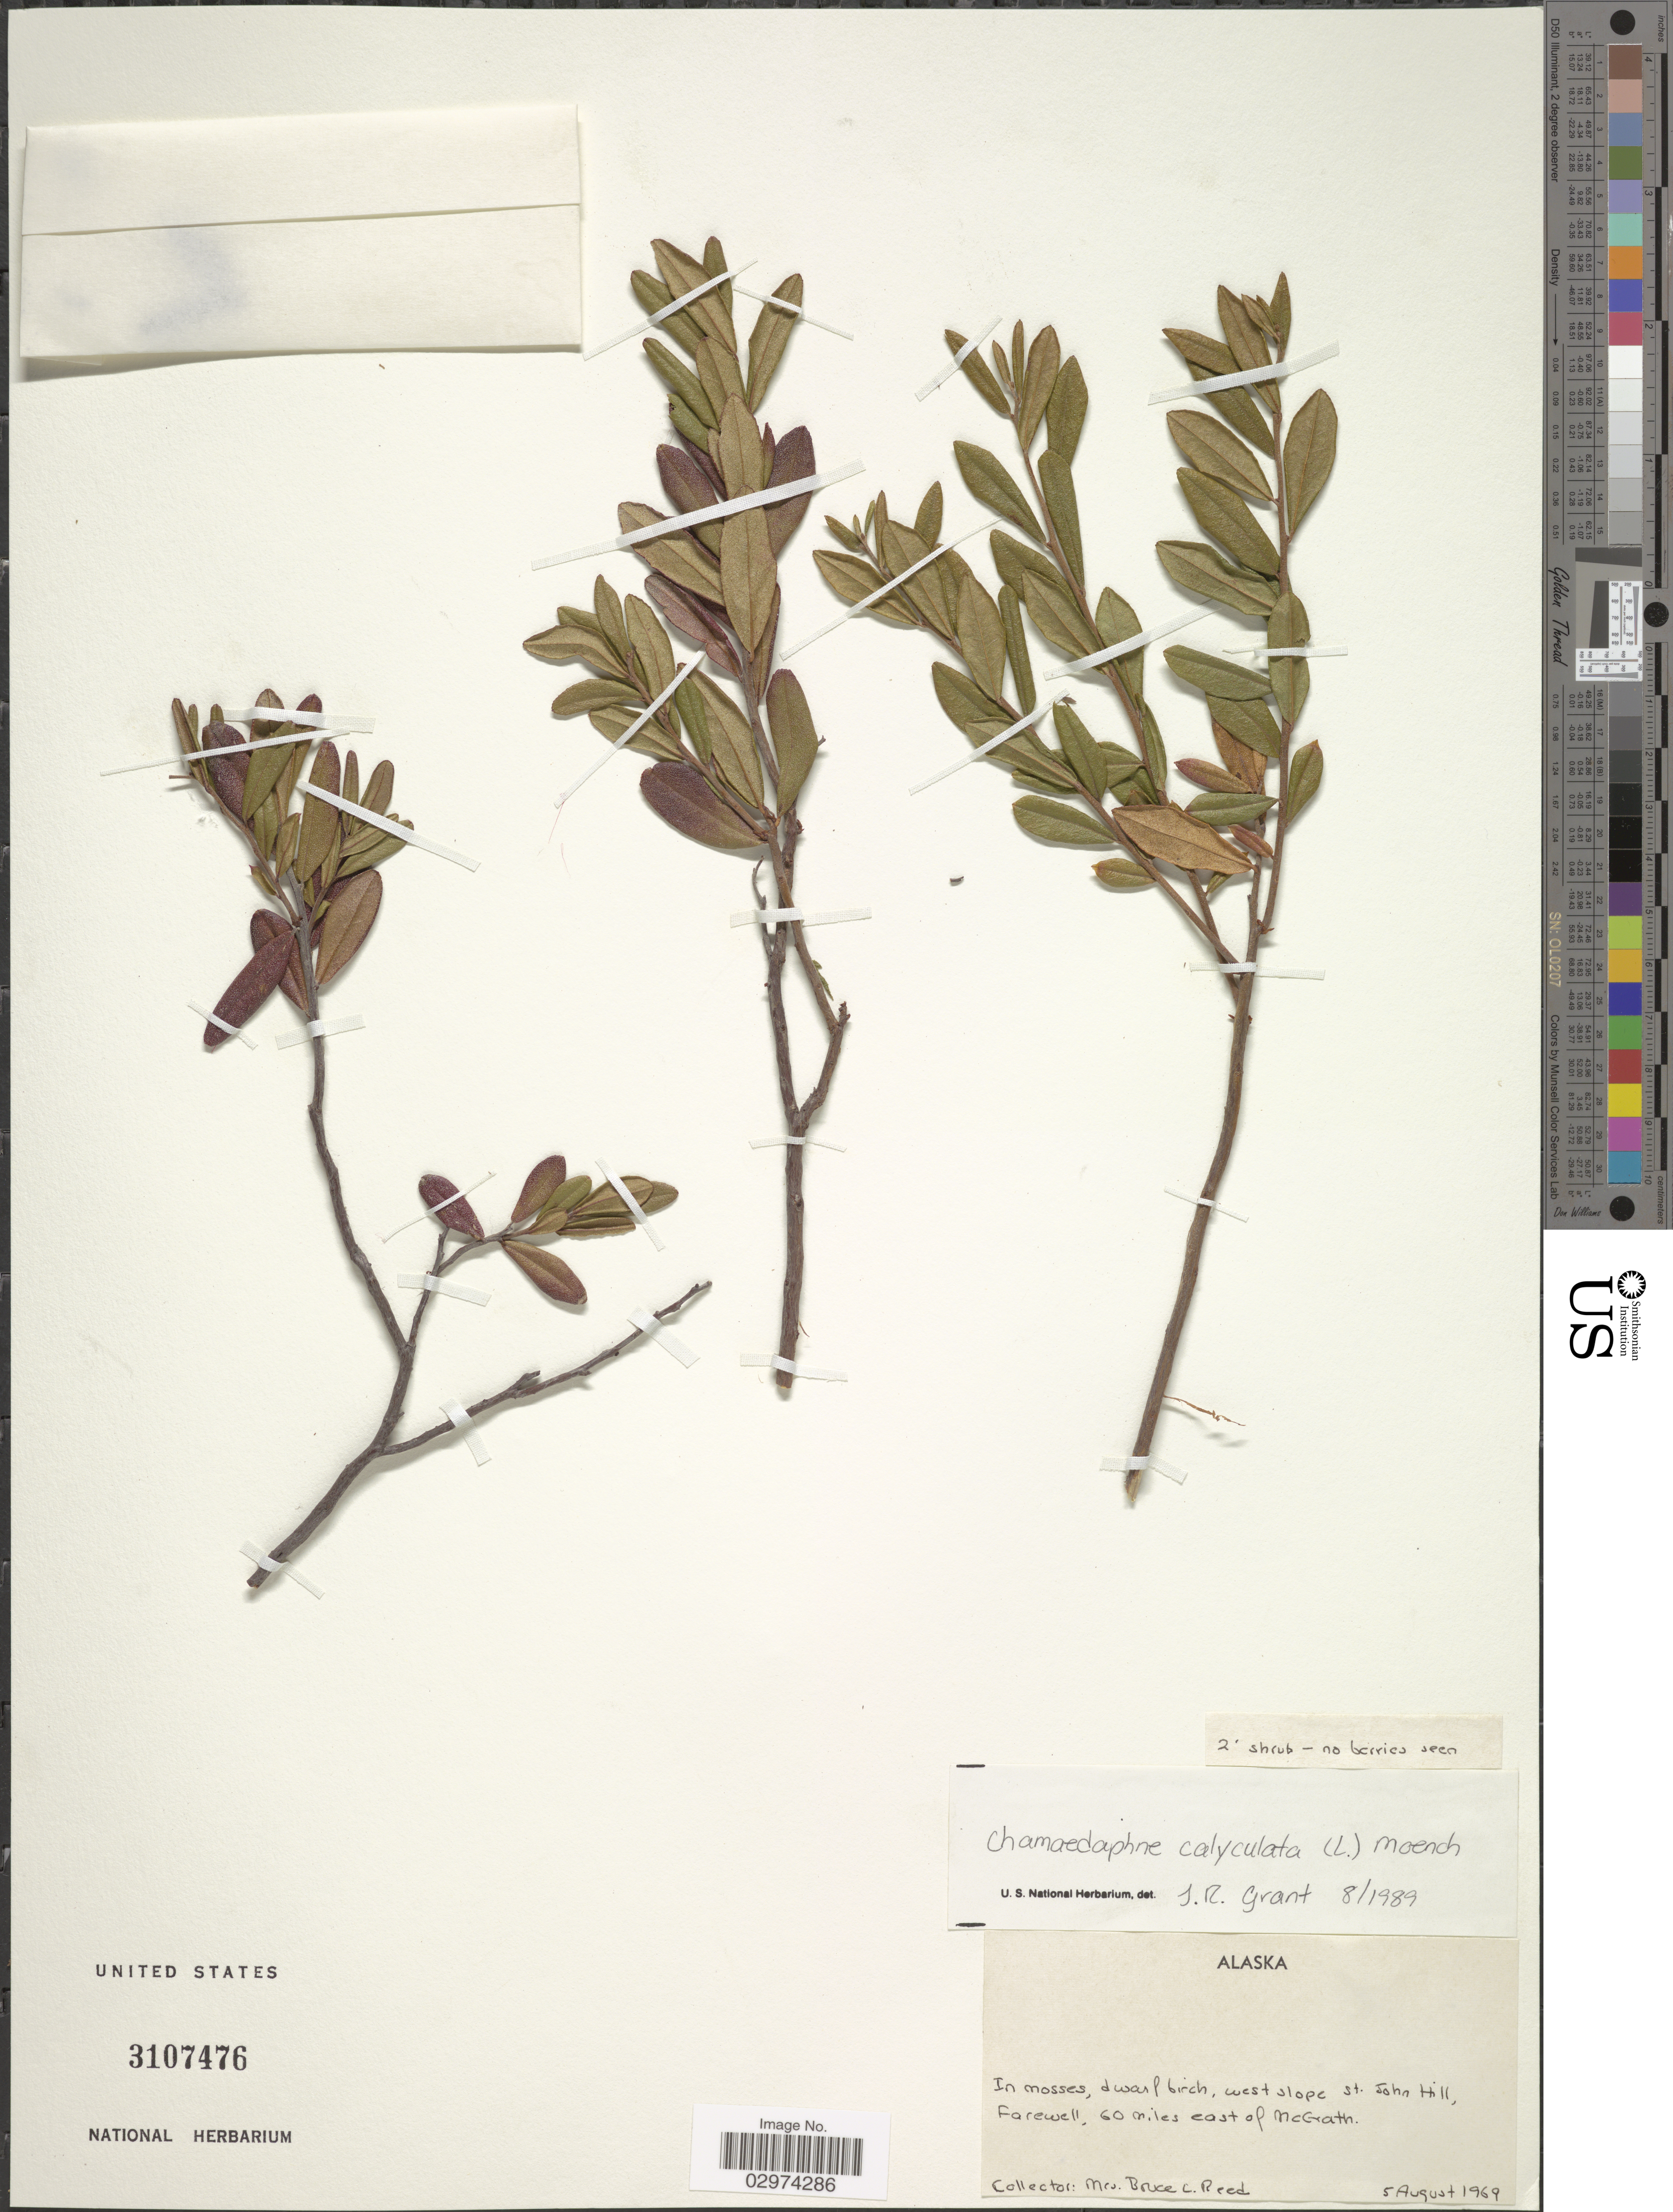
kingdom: Plantae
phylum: Tracheophyta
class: Magnoliopsida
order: Ericales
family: Ericaceae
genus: Chamaedaphne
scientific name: Chamaedaphne calyculata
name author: (L.) Moench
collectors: B. Reed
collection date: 1969-08-05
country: United States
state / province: Alaska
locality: West slope St. John Hill, Farewell, 60 miles east of McGrath.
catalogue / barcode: US 3107476